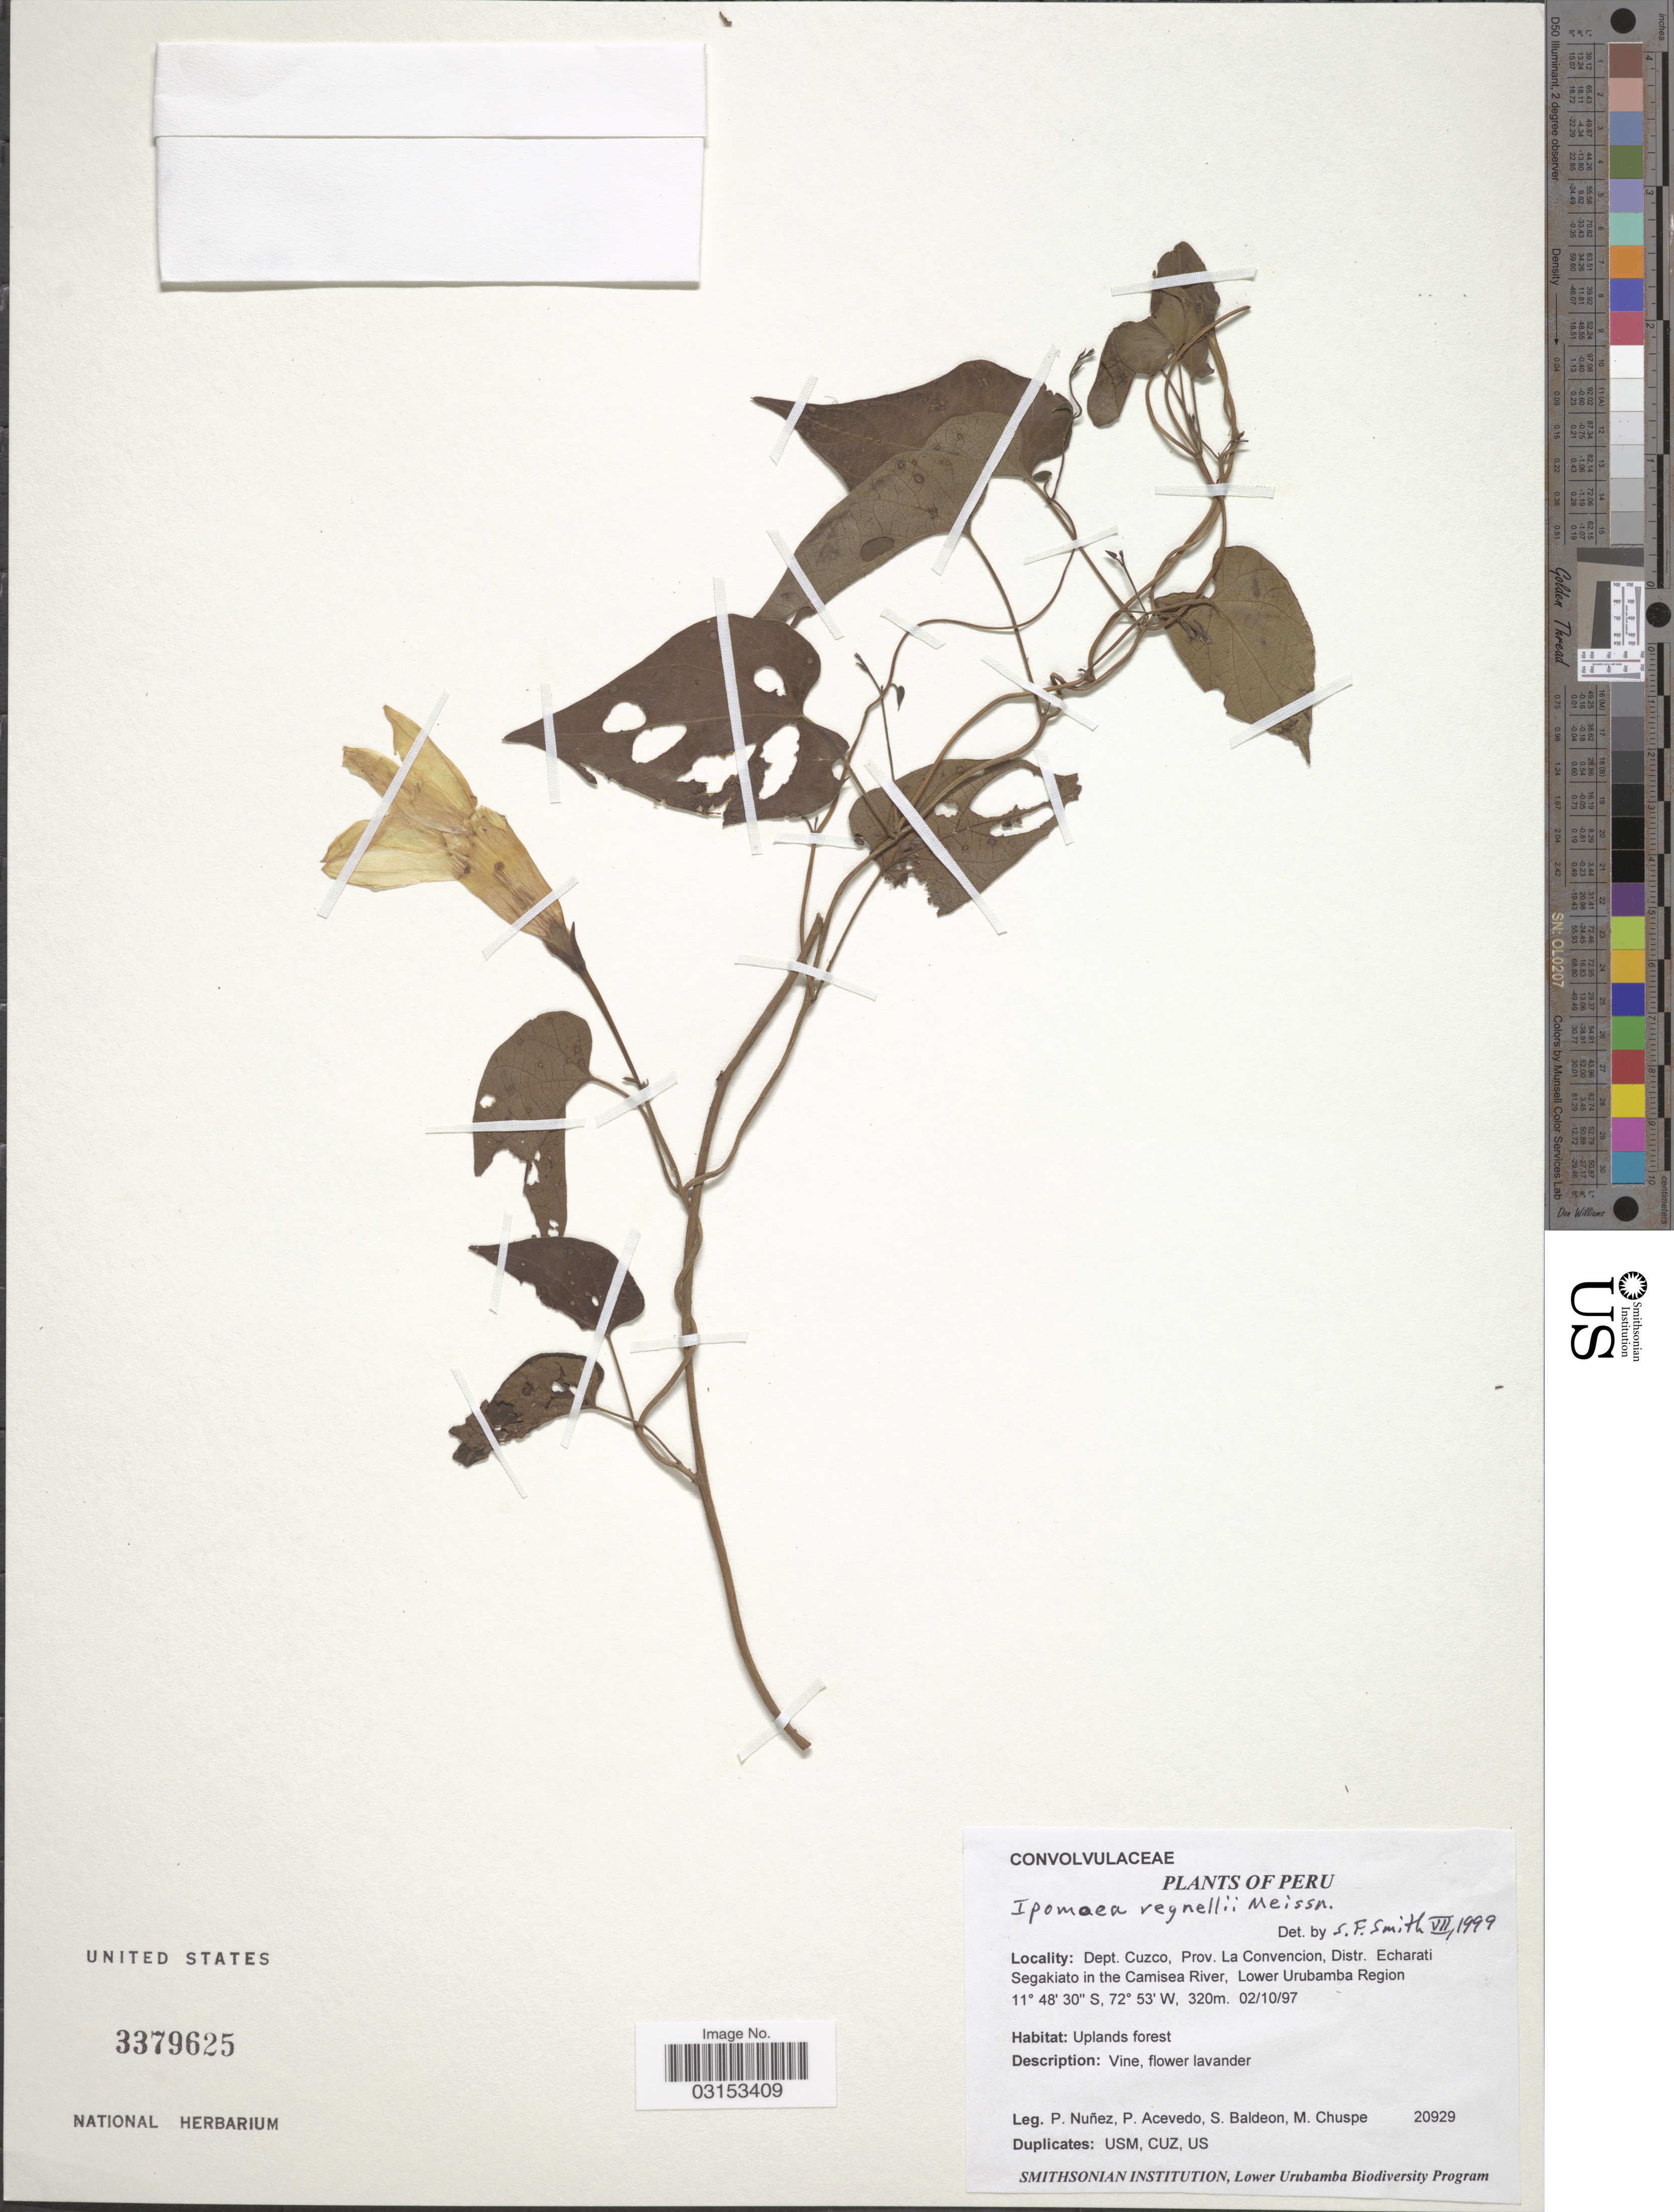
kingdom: Plantae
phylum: Tracheophyta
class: Magnoliopsida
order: Solanales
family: Convolvulaceae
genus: Ipomoea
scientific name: Ipomoea regnellii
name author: Meisn.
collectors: P. Nuñez V., P. Acevedo-Rodr., S. Baldeon & M. Chuspe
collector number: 20929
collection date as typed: Transcribed d/m/y: 2/10/97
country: Peru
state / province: Cusco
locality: Dept. Cuzco, Prov. La Convencion, Distr. Echarati Segakiato in the Camisea River, Lower Urubamba Region.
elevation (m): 320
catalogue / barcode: US 3379625